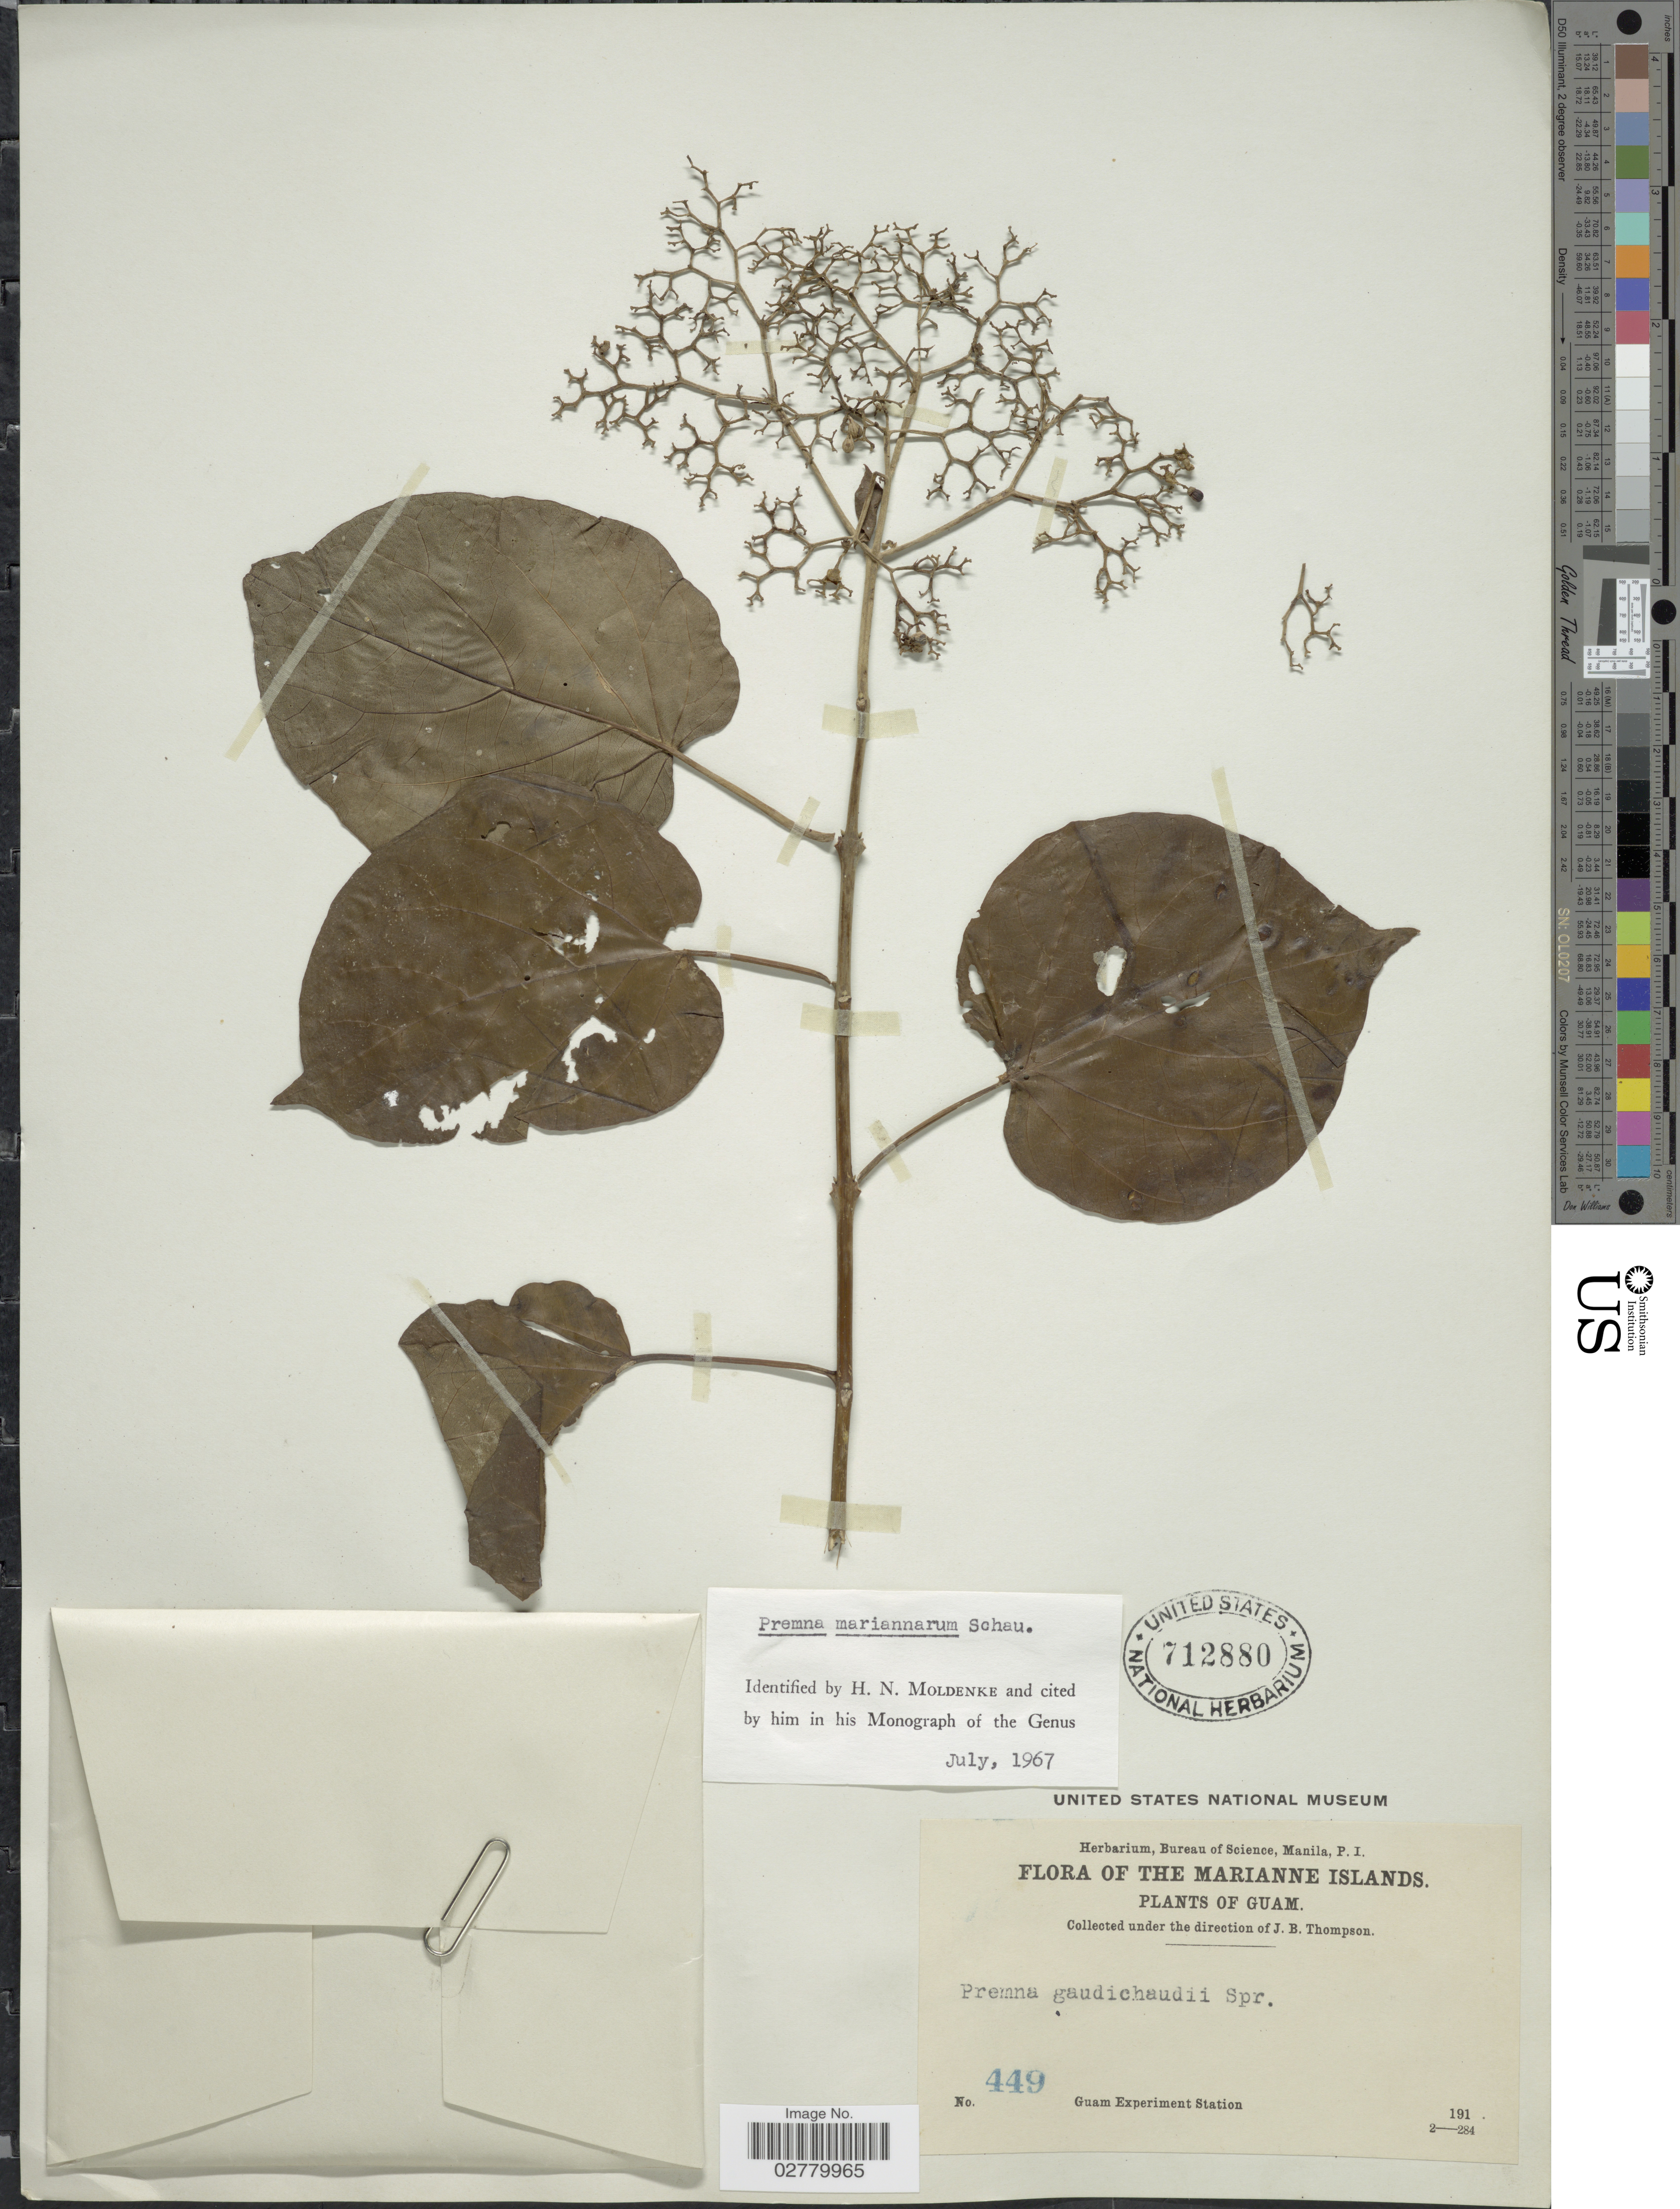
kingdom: Plantae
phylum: Tracheophyta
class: Magnoliopsida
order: Lamiales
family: Lamiaceae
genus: Premna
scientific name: Premna mariannarum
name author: Schauer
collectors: Guam Exp. Sta.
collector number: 449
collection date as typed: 191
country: Guam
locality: The Marianne Islands.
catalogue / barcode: US 712880